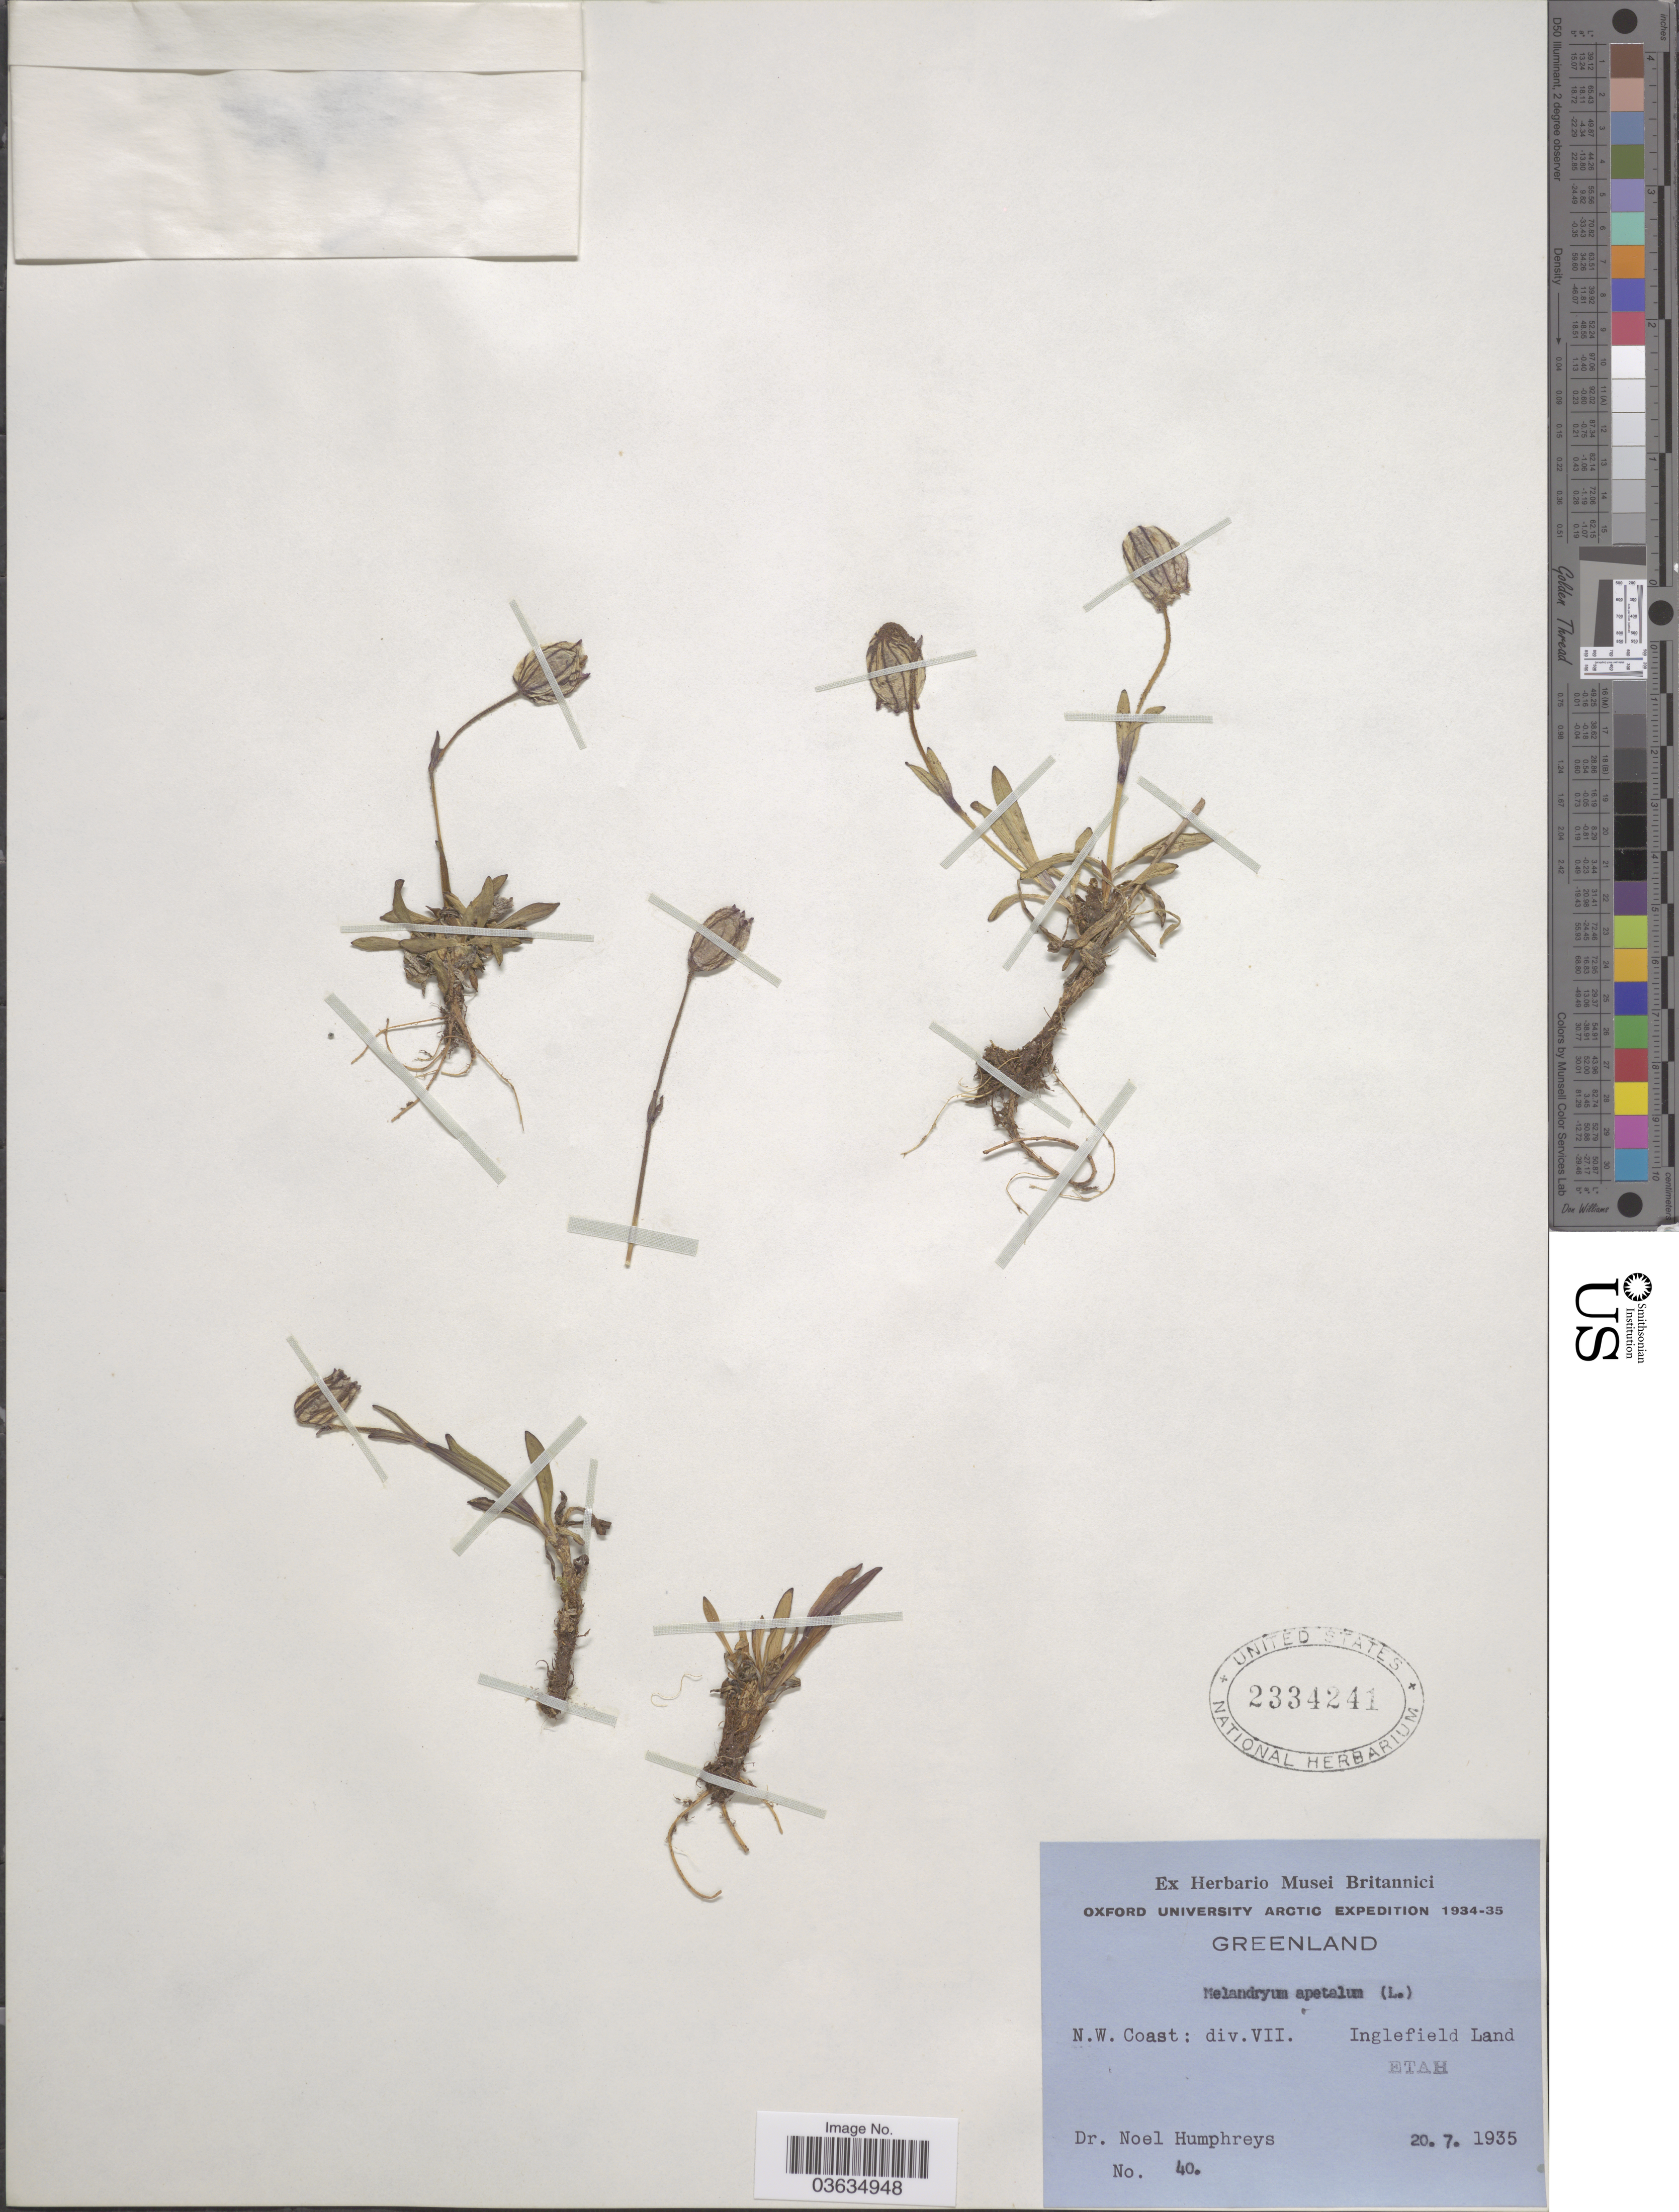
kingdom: Plantae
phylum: Tracheophyta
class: Magnoliopsida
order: Caryophyllales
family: Caryophyllaceae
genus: Silene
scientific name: Silene uralensis subsp. uralensis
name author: (Rupr.) Bocquet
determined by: Strong, Mark T., (BOT), Smithsonian Institution - National Museum of Natural History (UNITED STATES)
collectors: N. Humphreys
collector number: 40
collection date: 1935-07-20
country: Greenland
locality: N.W. Coast: div. VII. Inglefield Land. Etah.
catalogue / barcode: US 2334241